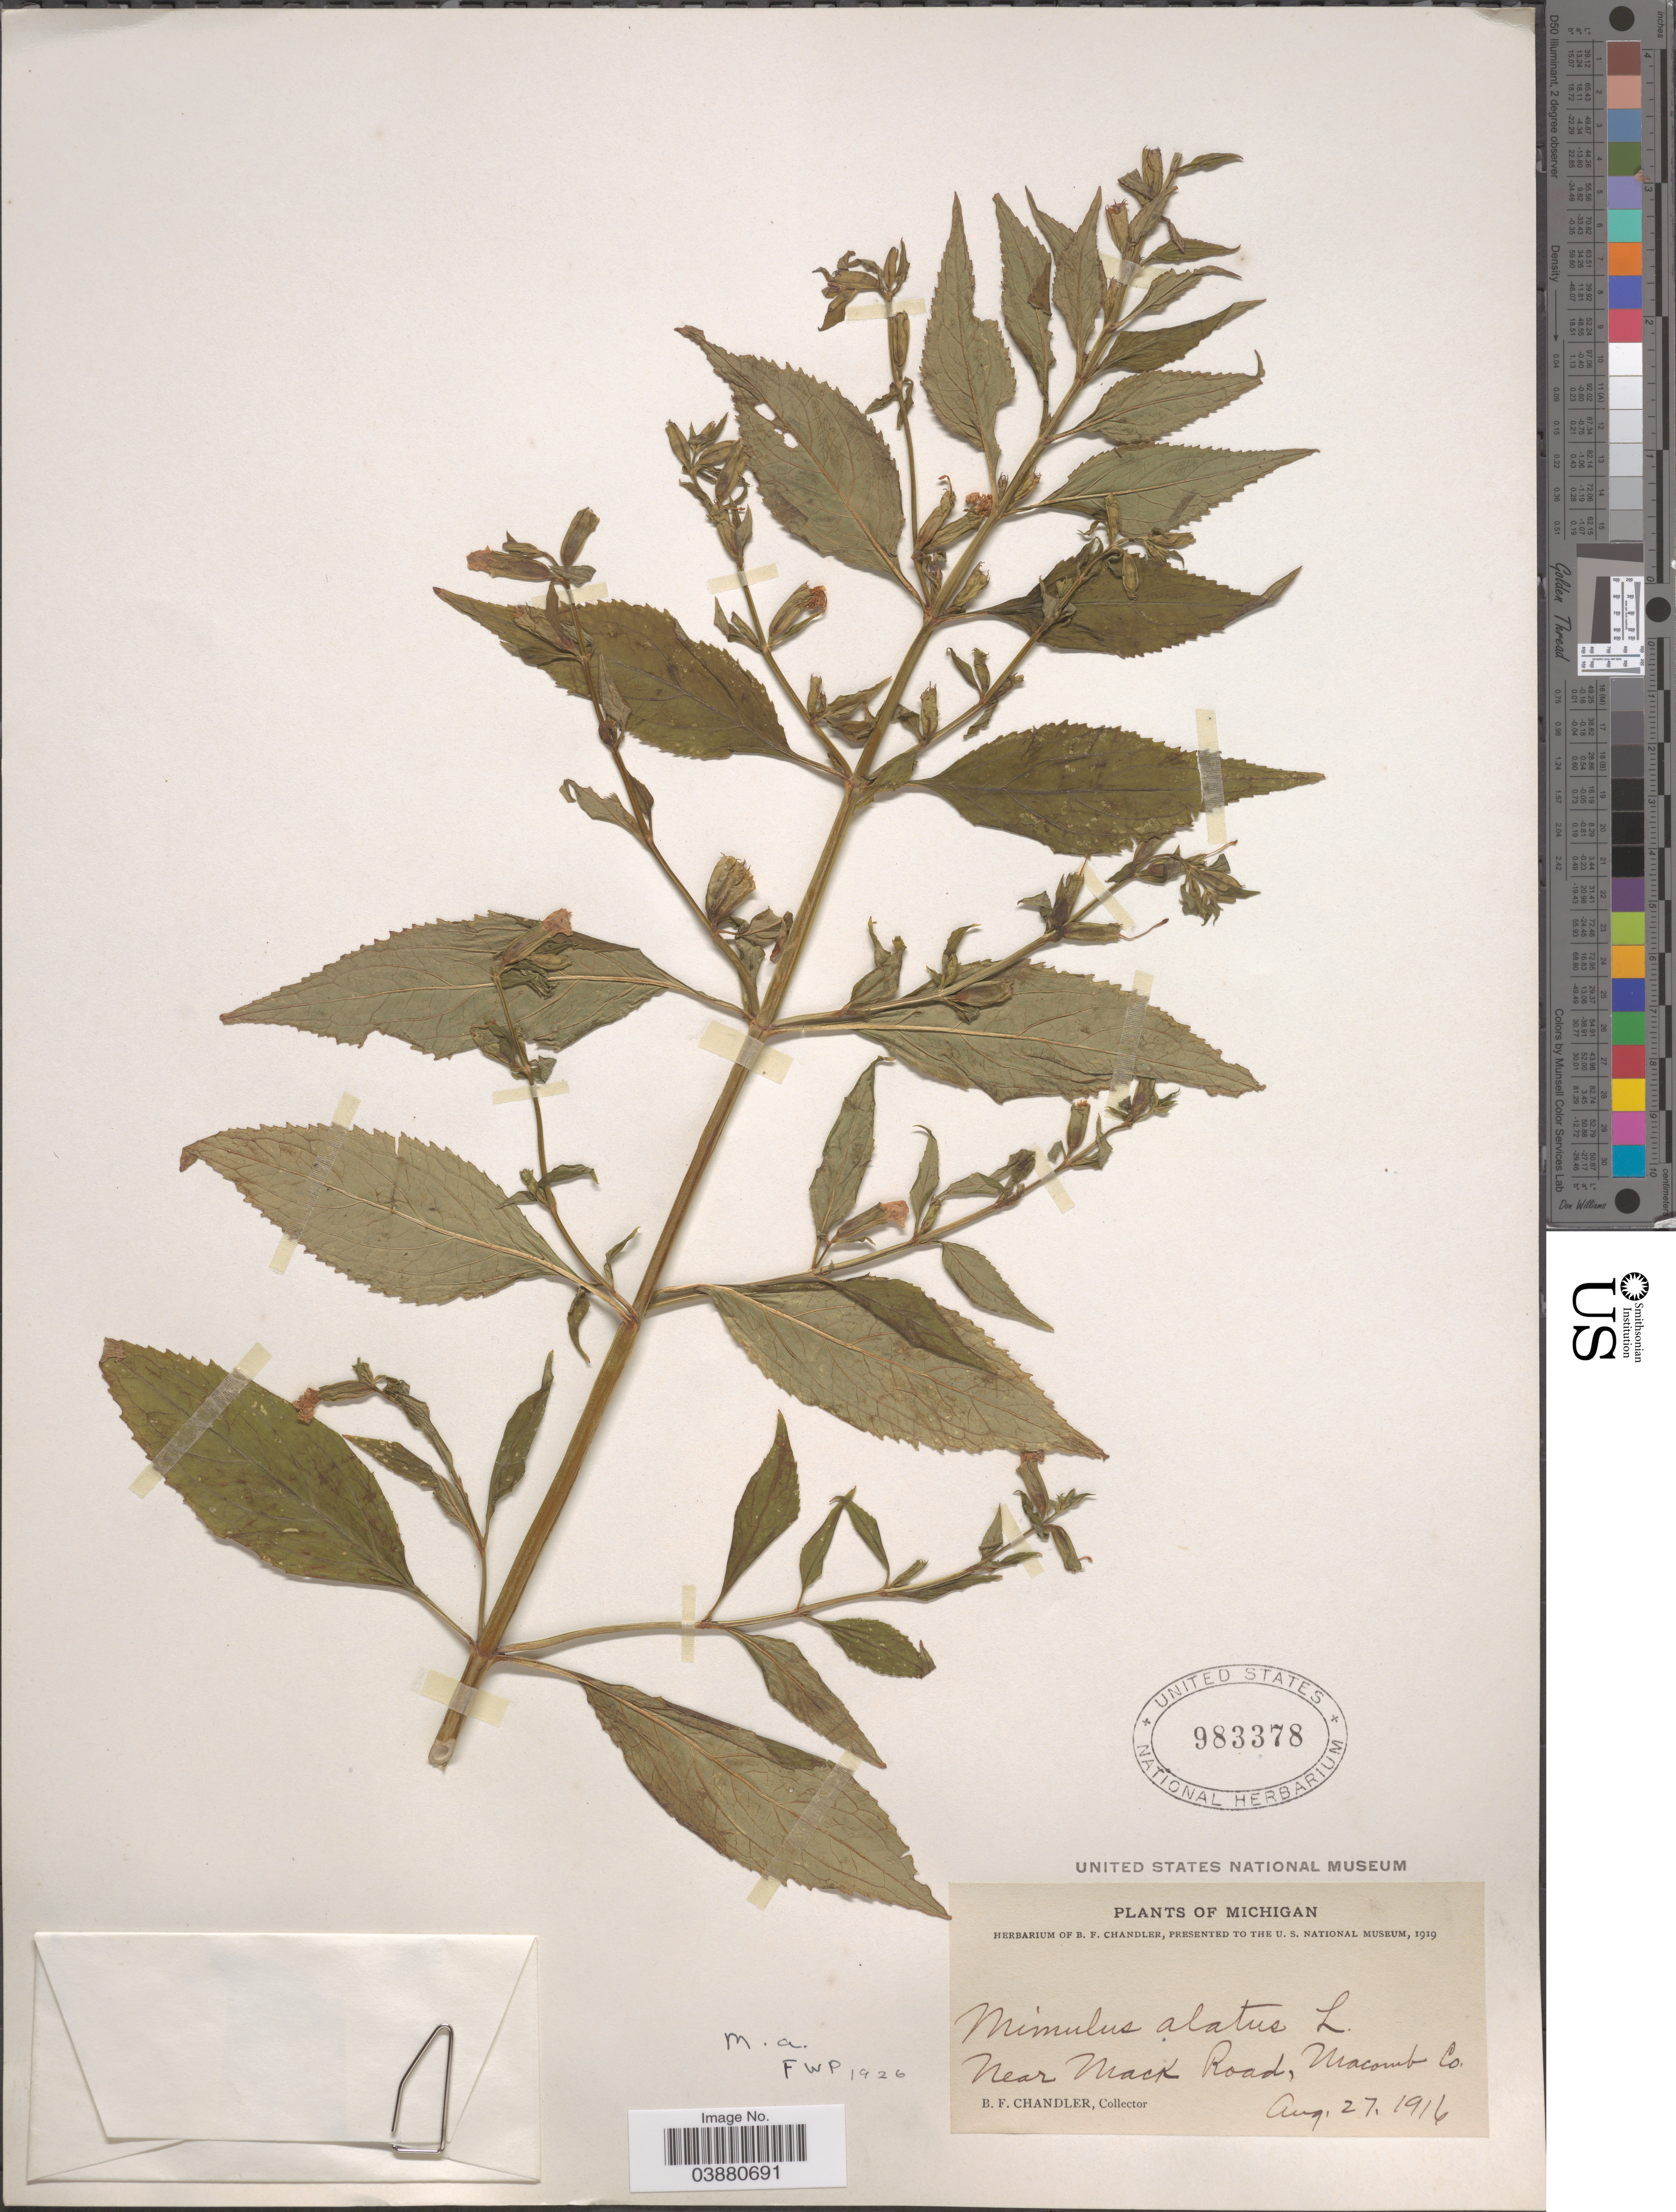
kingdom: Plantae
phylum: Tracheophyta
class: Magnoliopsida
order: Lamiales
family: Phrymaceae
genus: Mimulus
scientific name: Mimulus alatus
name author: Aiton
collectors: B. F. Chandler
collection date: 1916-08-27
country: United States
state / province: Michigan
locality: Near Mack Road, Macomb Co.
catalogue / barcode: US 983378